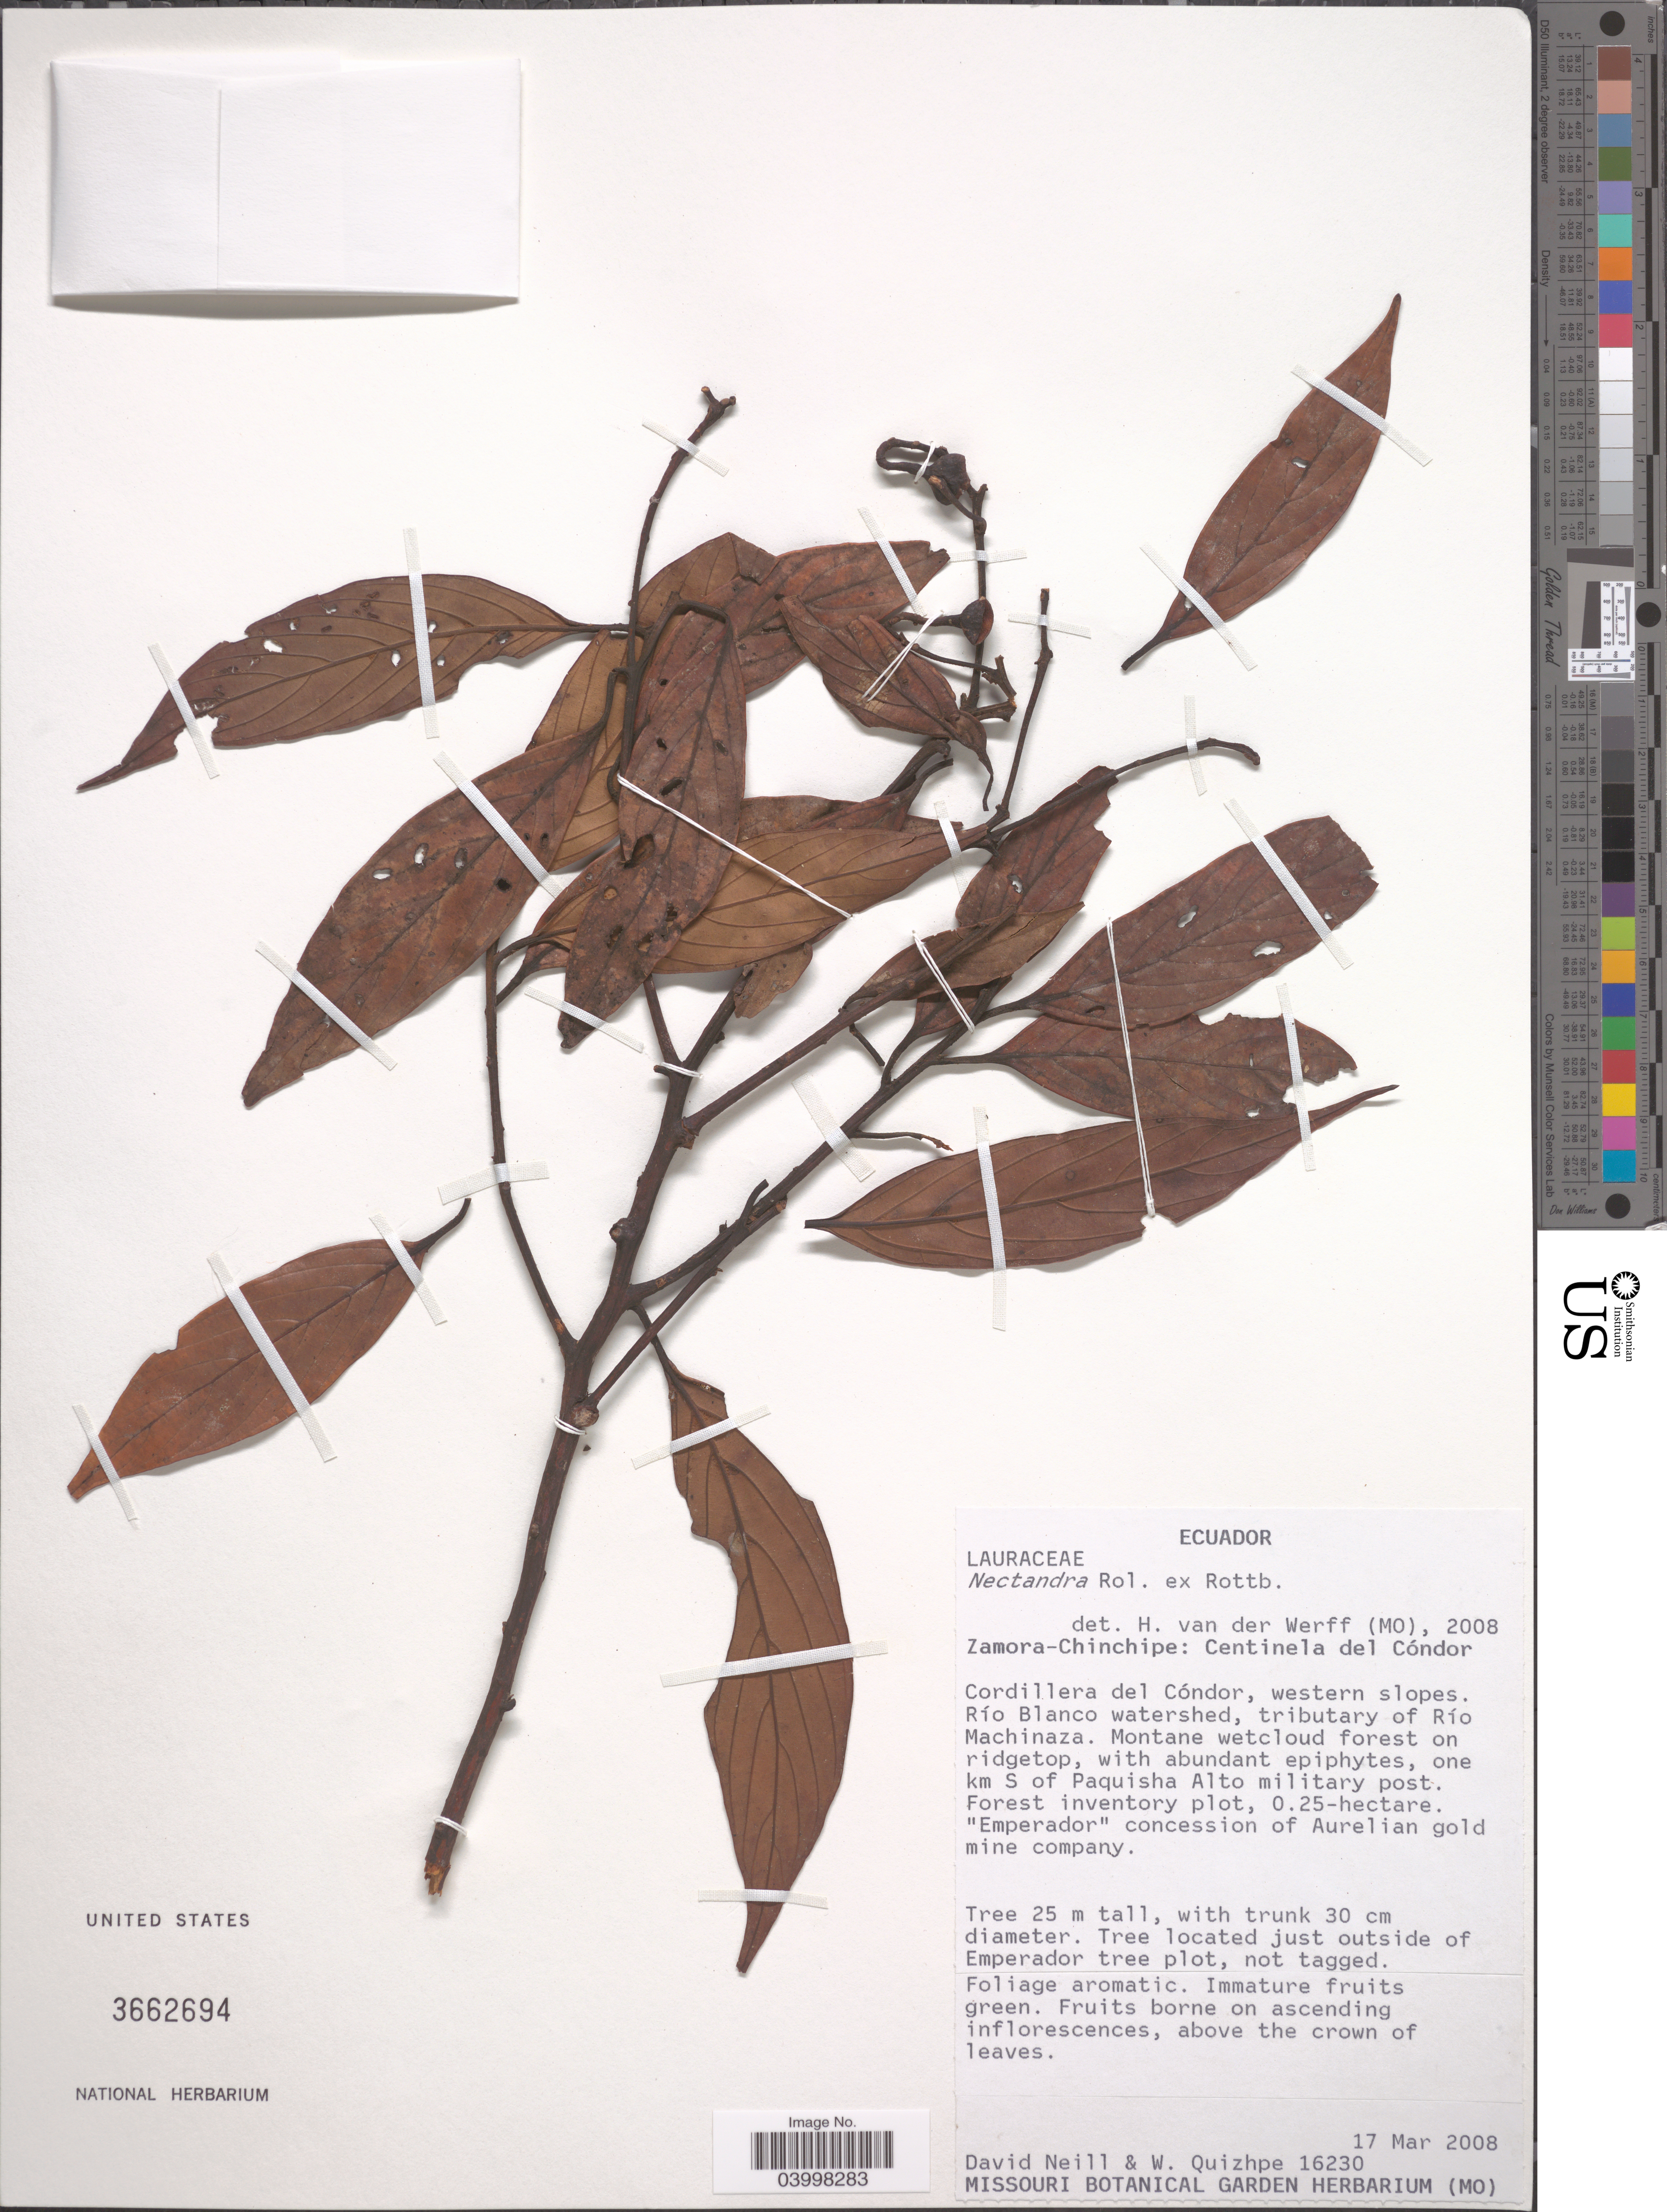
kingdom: Plantae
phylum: Tracheophyta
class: Magnoliopsida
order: Laurales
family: Lauraceae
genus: Nectandra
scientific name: Nectandra sp.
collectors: D. Neill & W. Quizhpe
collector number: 16230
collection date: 2008-03-17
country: Ecuador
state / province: Zamora-Chinchipe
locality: Centinela del Cóndor. Cordillera del Cóndor, western slopes. Río Blanco watershed, tributary of Río Machinaza. One km S of Paquisha Alto military post.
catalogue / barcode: US 3662694